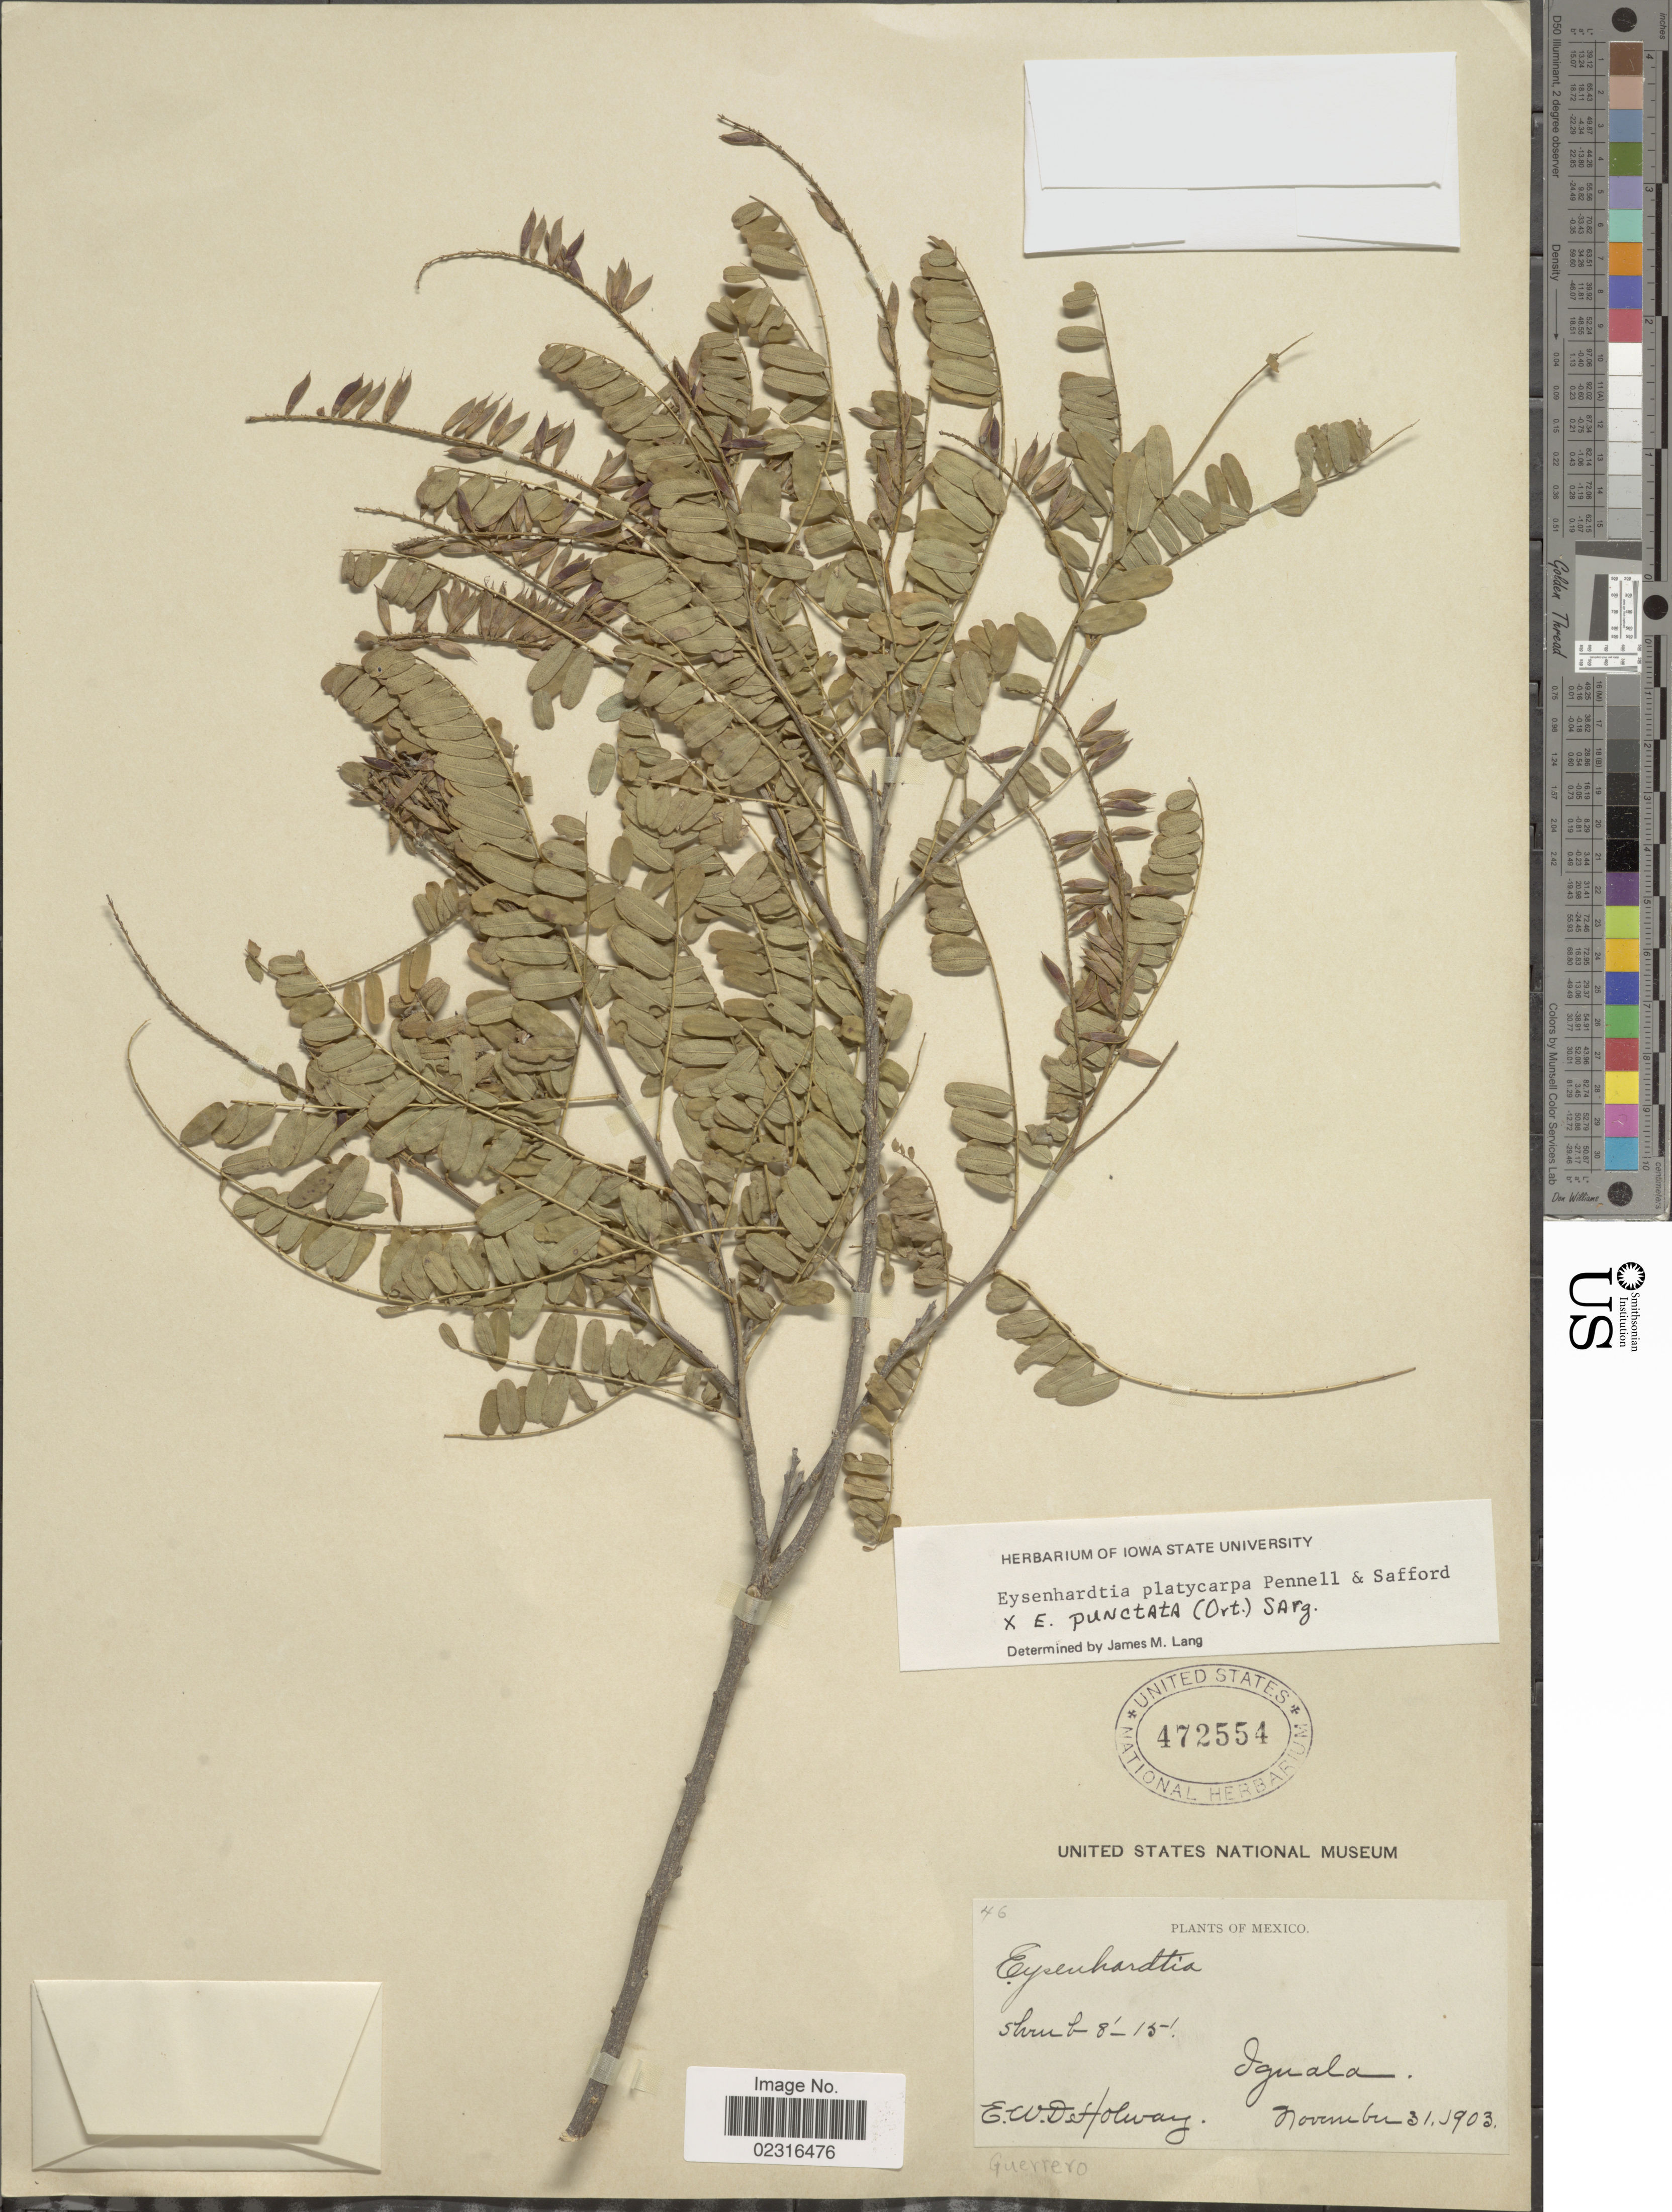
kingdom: Plantae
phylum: Tracheophyta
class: Magnoliopsida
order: Fabales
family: Fabaceae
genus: Eysenhardtia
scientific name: Eysenhardtia platycarpa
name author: Pennell & Saff.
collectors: E. W. D. Holway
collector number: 46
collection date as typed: Transcribed d/m/y: 31/11/1903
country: Mexico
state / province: Guerrero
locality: Ignala.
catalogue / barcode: US 472554